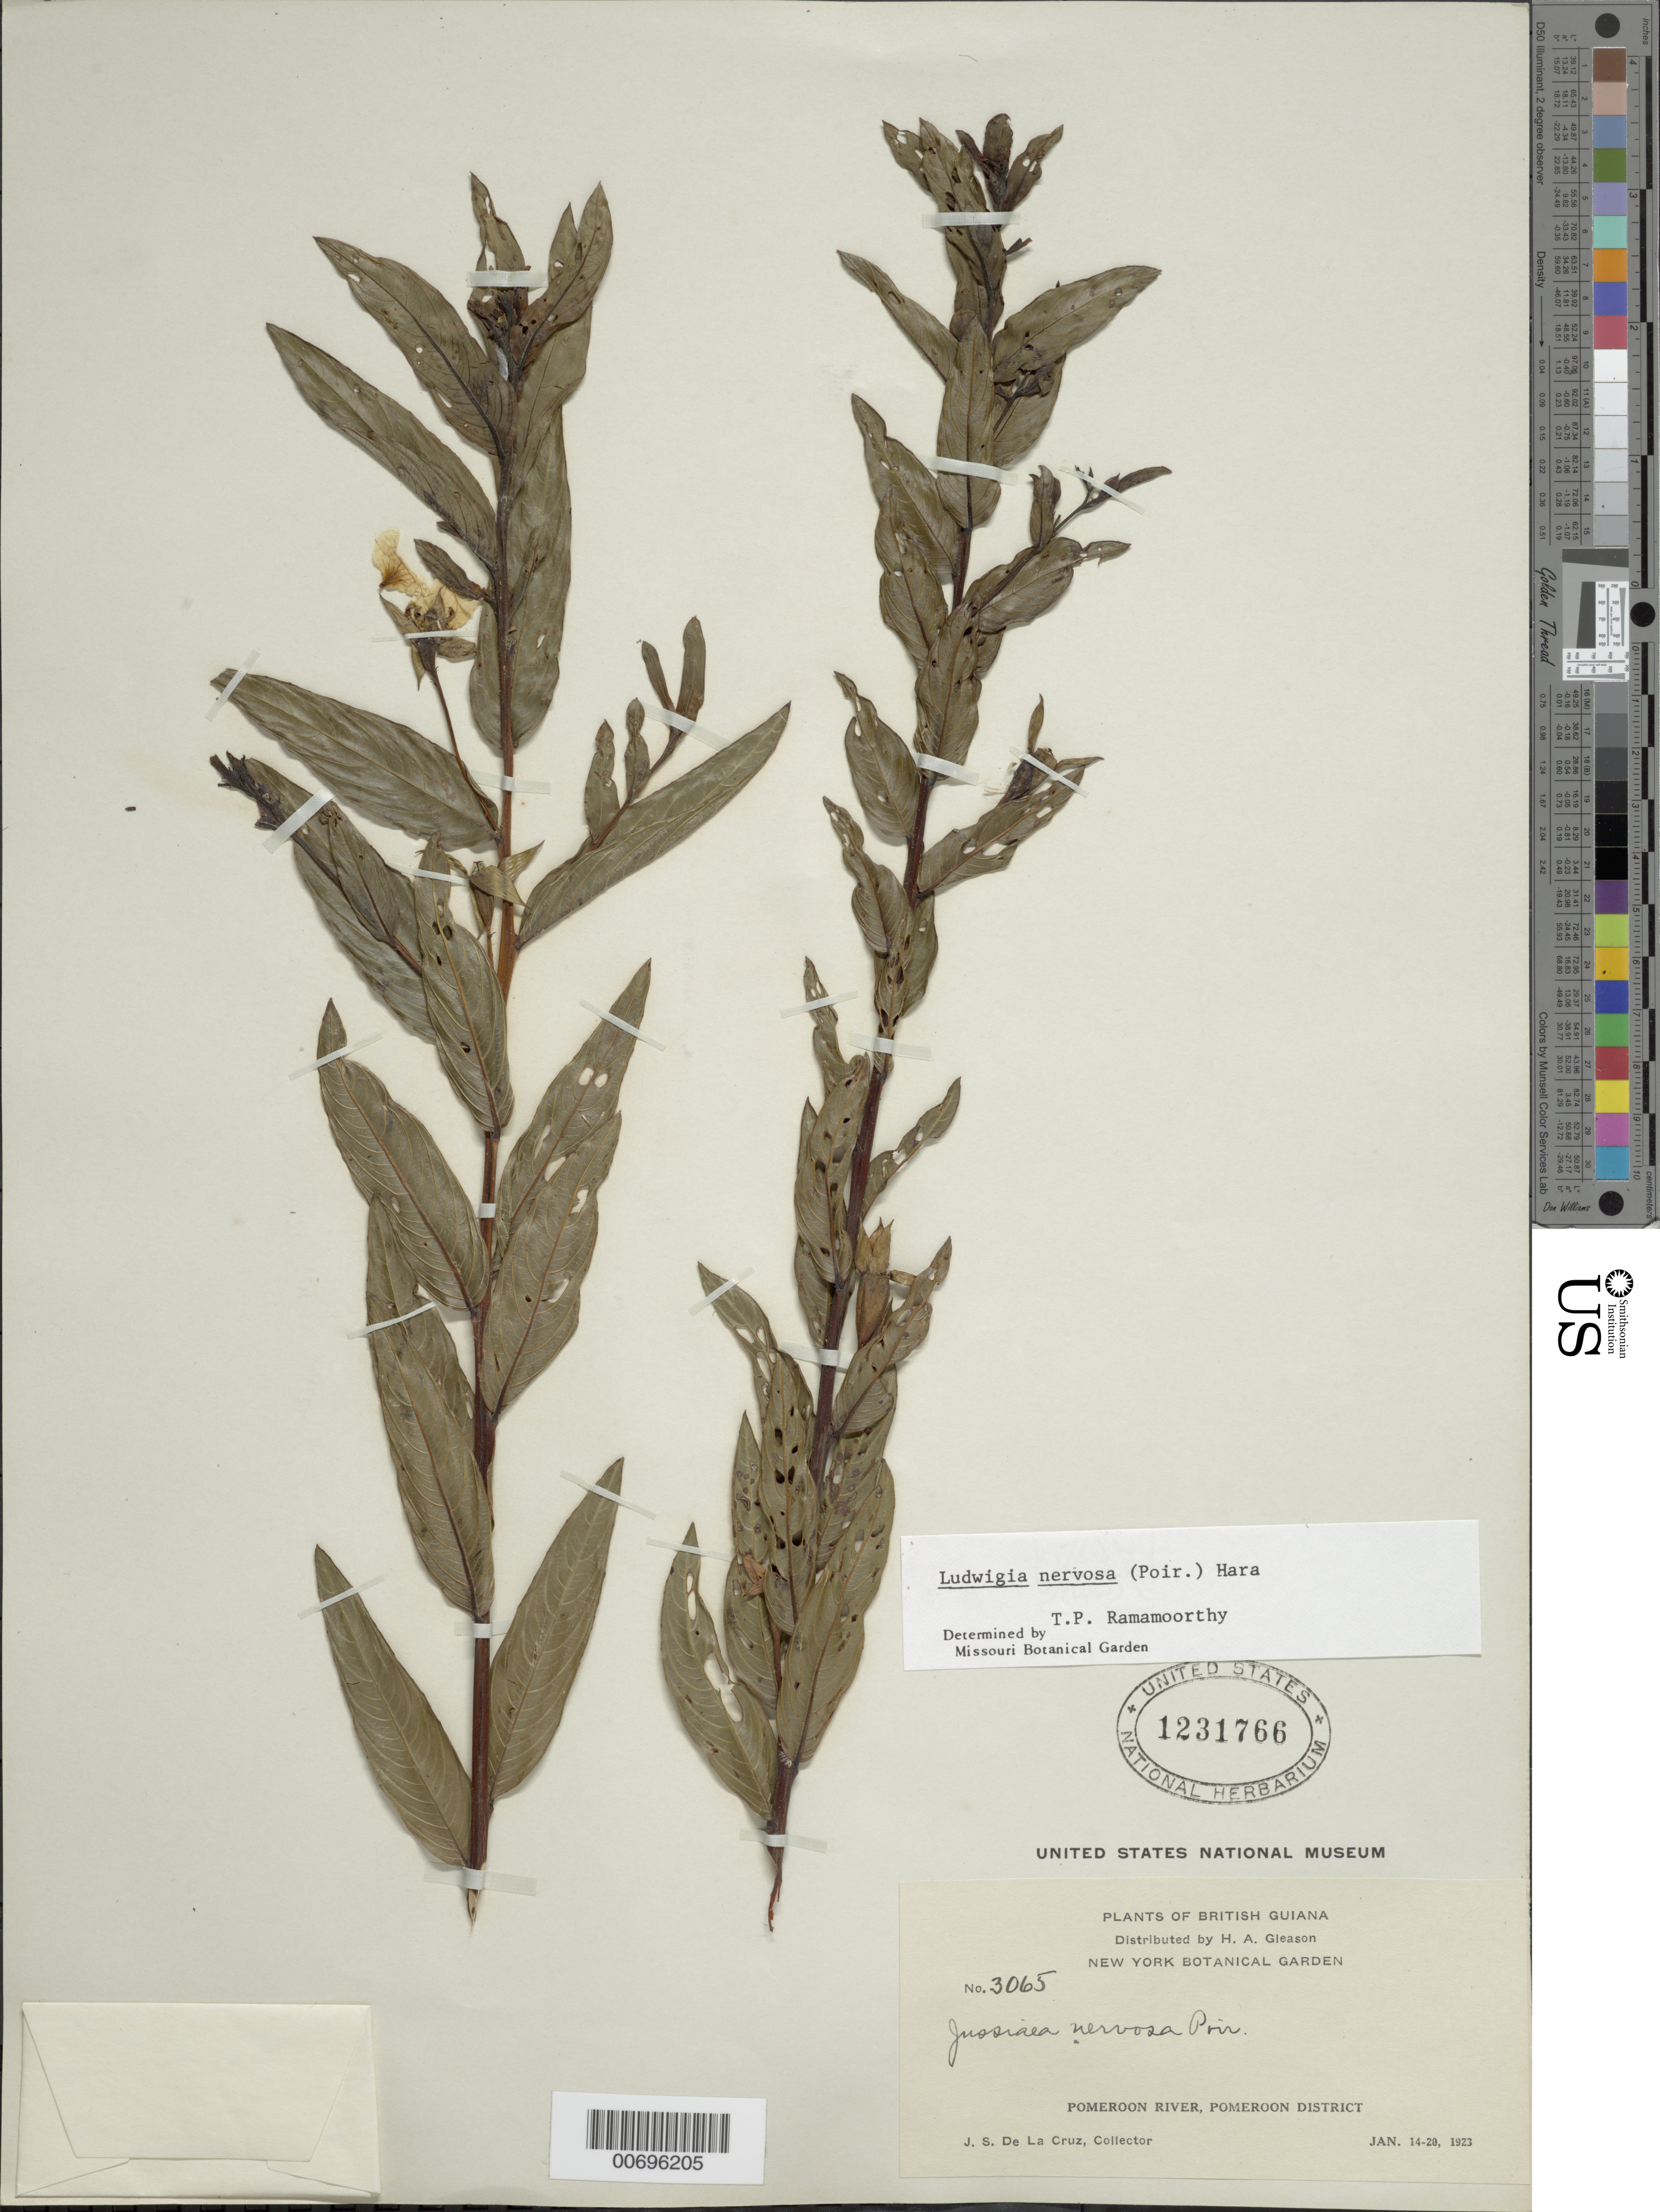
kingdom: Plantae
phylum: Tracheophyta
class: Magnoliopsida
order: Myrtales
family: Onagraceae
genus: Ludwigia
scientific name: Ludwigia nervosa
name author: (Poir.) H. Hara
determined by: Ramamoorthy, T. P.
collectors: J. S. de la Cruz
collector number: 3065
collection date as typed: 14-Jan-23 to 20-Jan-23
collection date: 1923-01-14/1923-01-20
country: Guyana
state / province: Pomeroon-Supenaam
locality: Pomeroon R.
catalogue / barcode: US 1231766